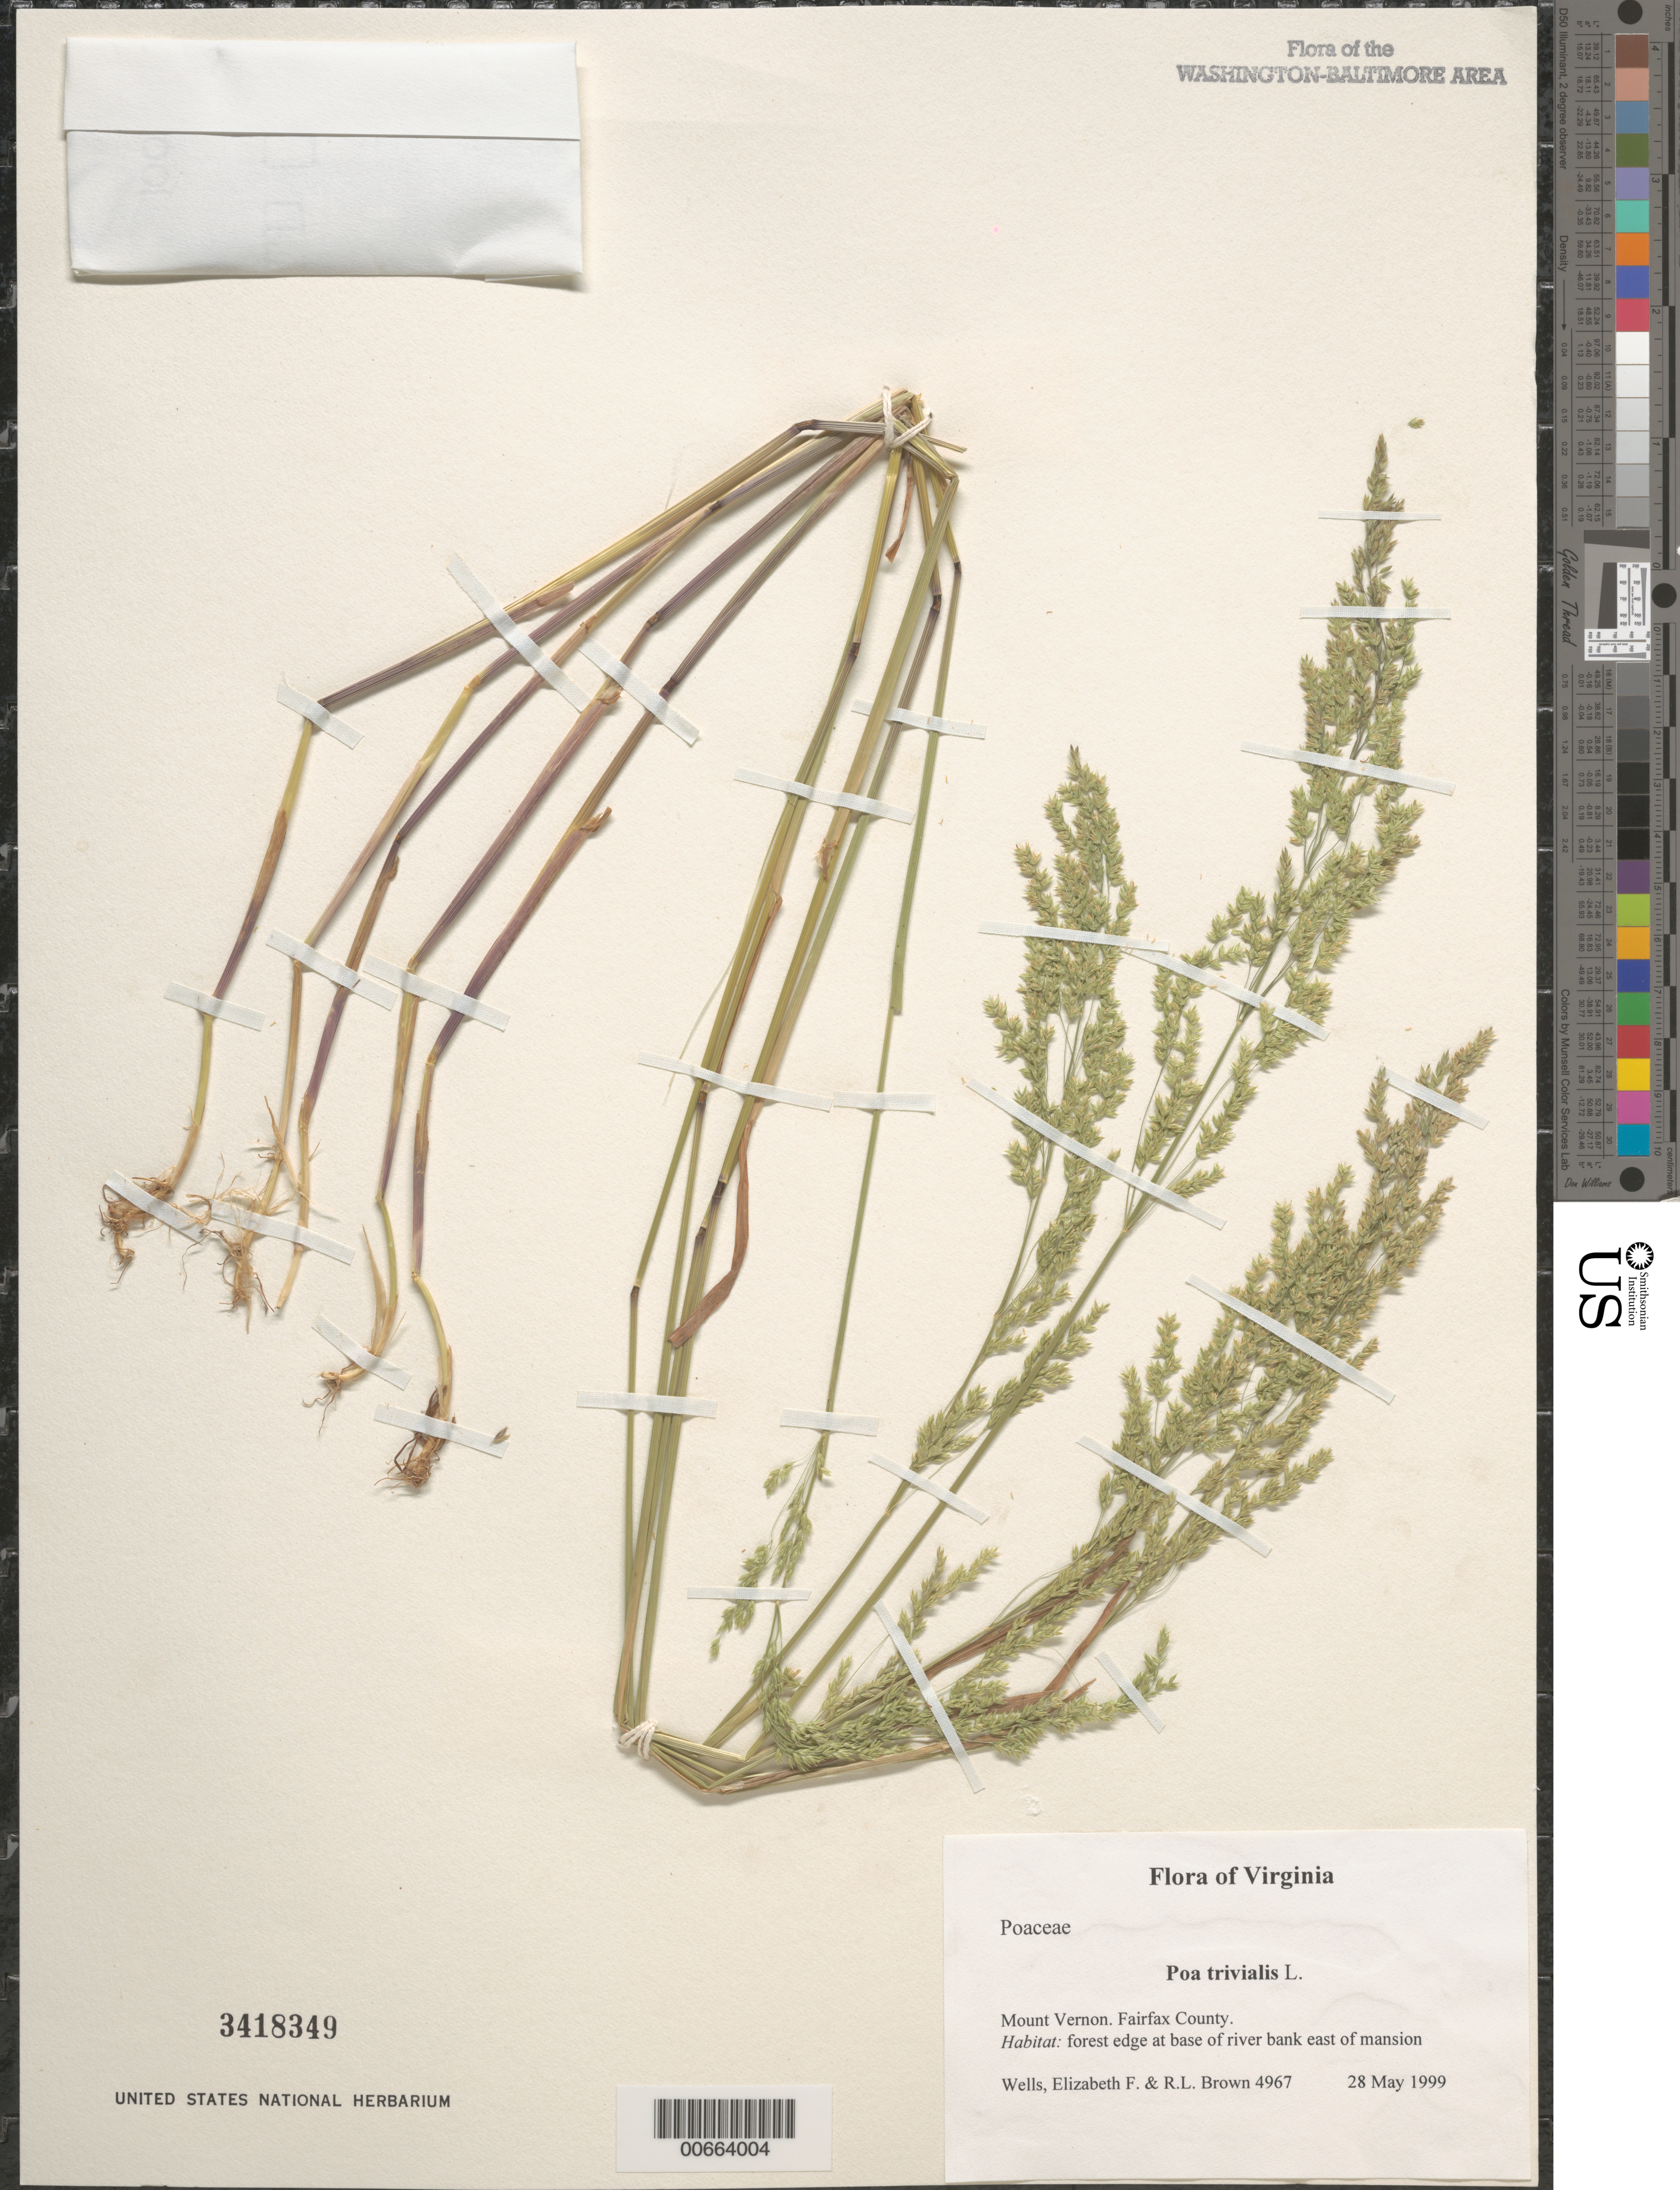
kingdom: Plantae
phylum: Tracheophyta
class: Liliopsida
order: Poales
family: Poaceae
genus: Poa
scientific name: Poa trivialis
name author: L.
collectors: E. F. Wells & R. L. Brown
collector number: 4967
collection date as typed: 28 May 1999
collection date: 1999-05-28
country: United States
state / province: Virginia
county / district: Fairfax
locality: Mount Vernon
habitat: forest edge at base of river bank east of mansion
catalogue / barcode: US 3418349